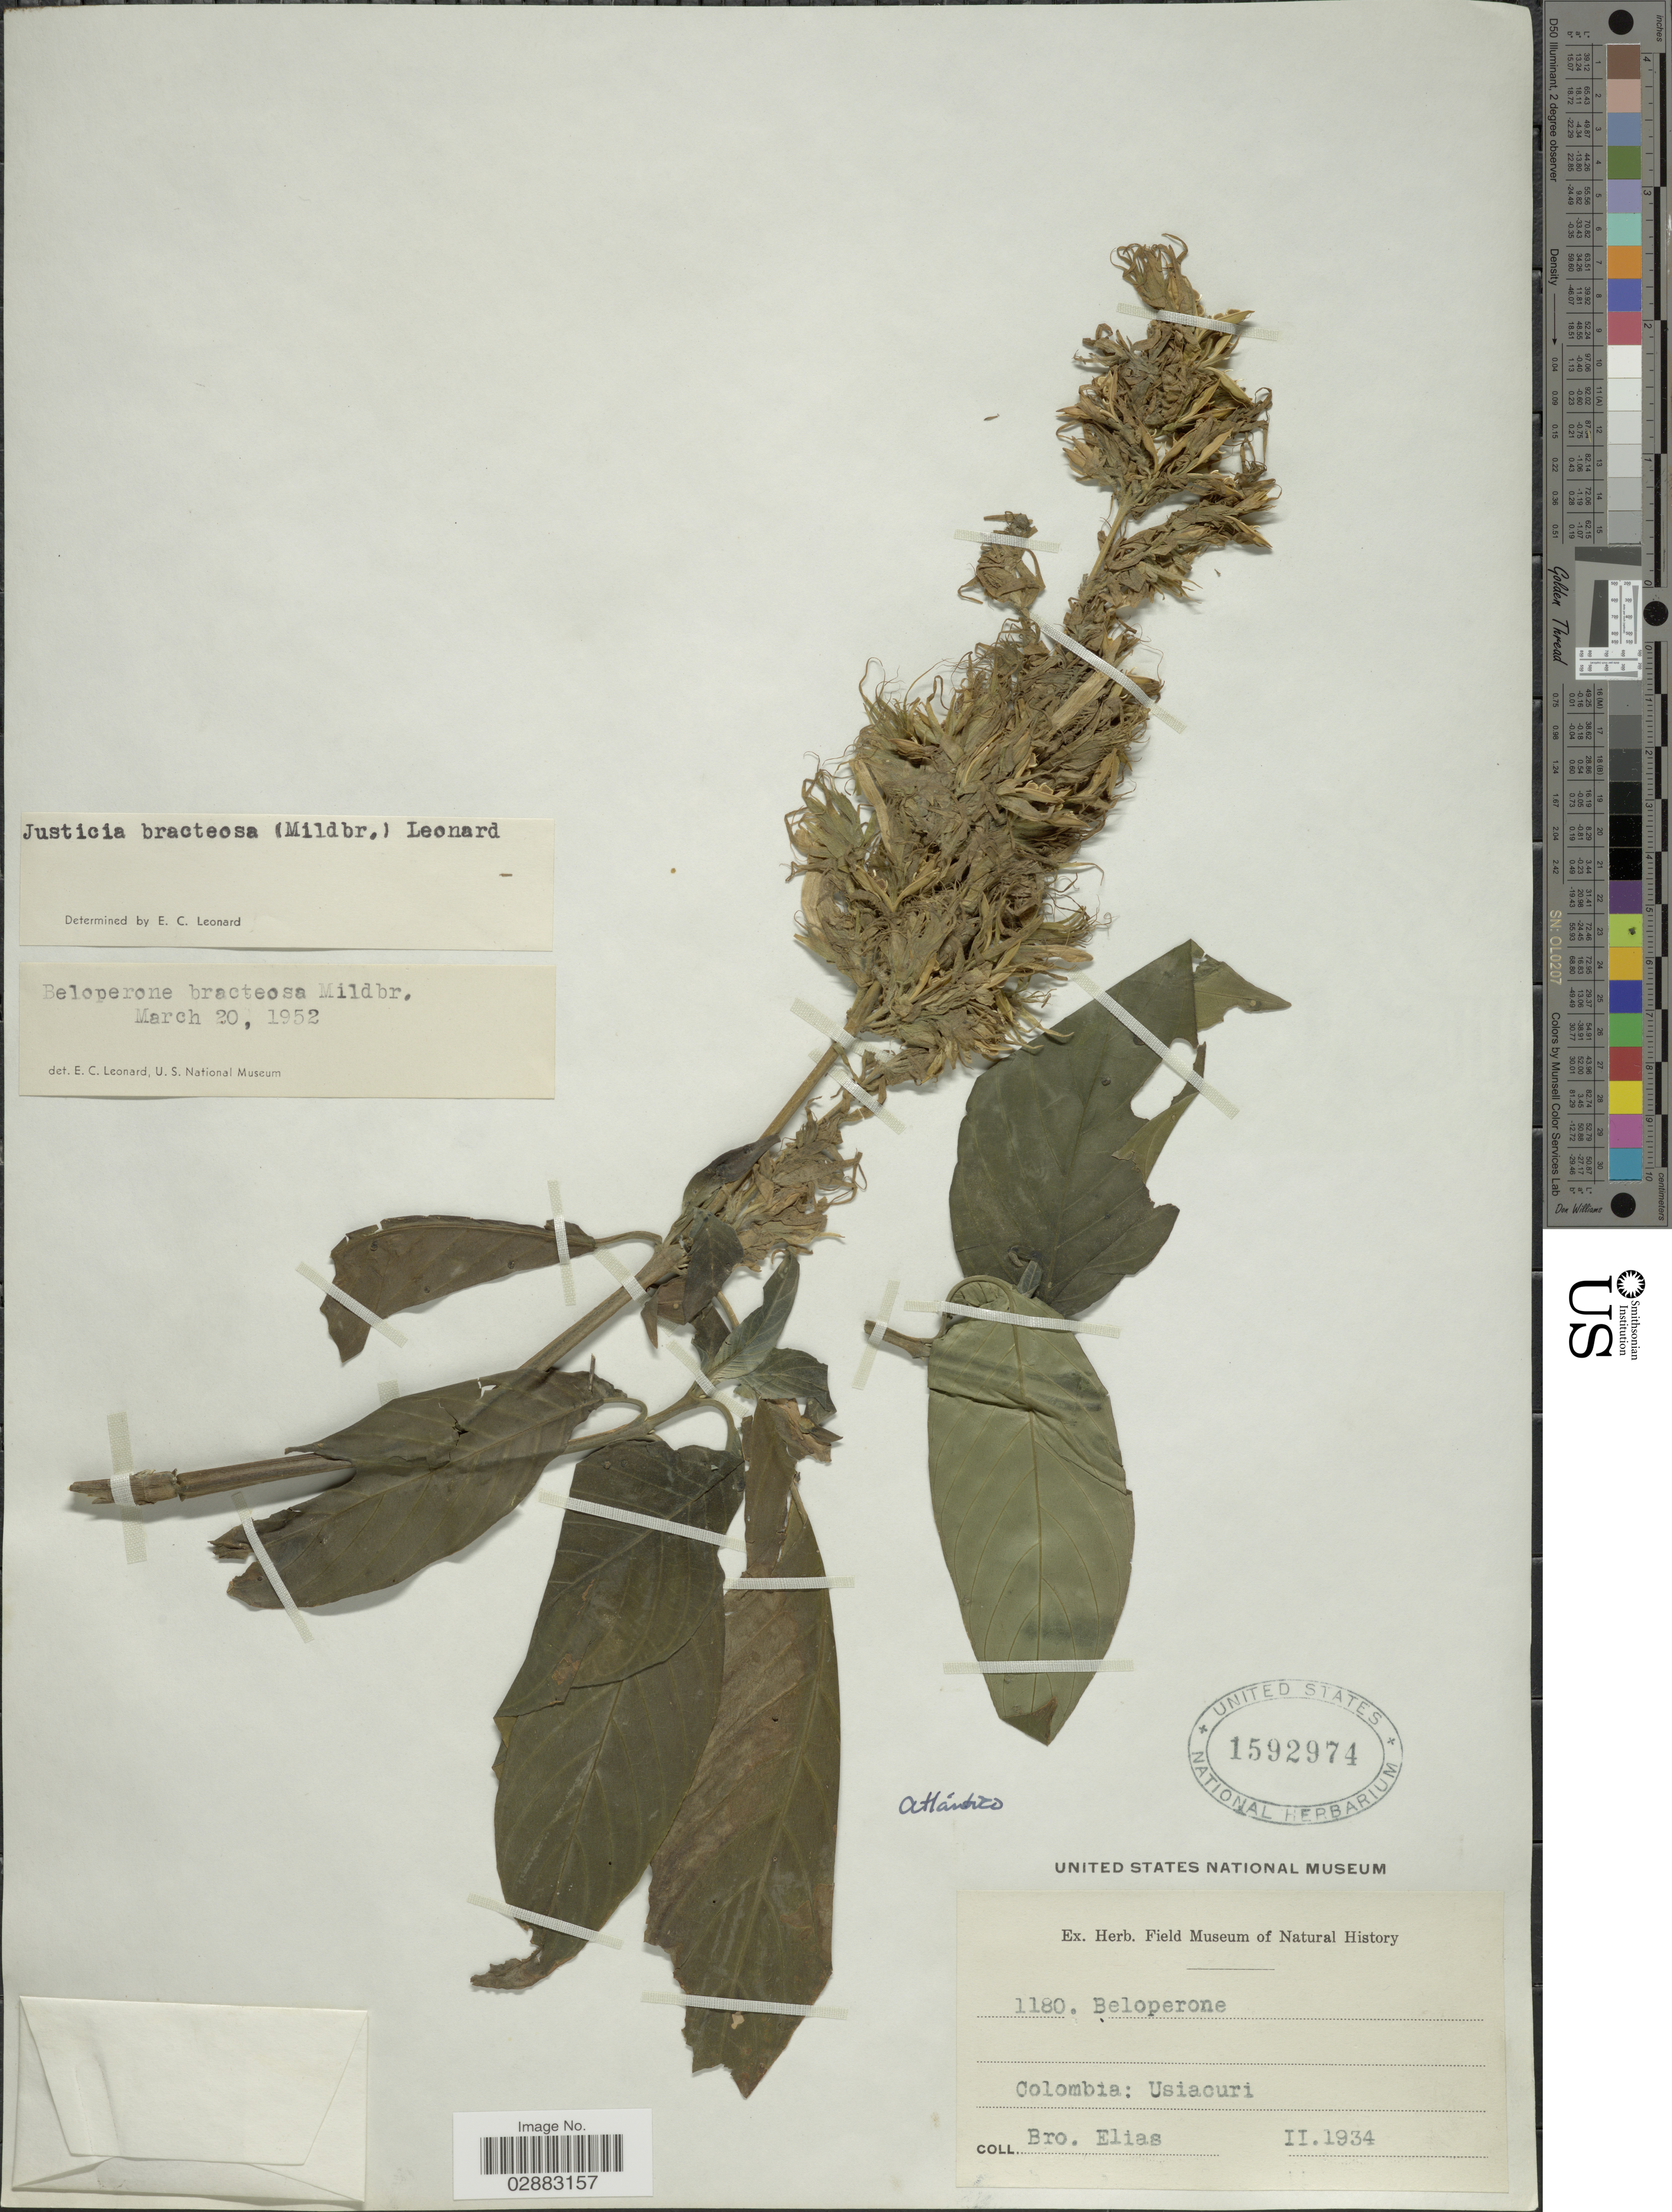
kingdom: Plantae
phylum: Tracheophyta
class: Magnoliopsida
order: Lamiales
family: Acanthaceae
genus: Beloperone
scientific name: Beloperone bracteosa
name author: Mildbr.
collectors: Bro. Elias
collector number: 1180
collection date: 1934-02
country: Colombia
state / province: Atlántico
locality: Usiacuri.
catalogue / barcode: US 1592974